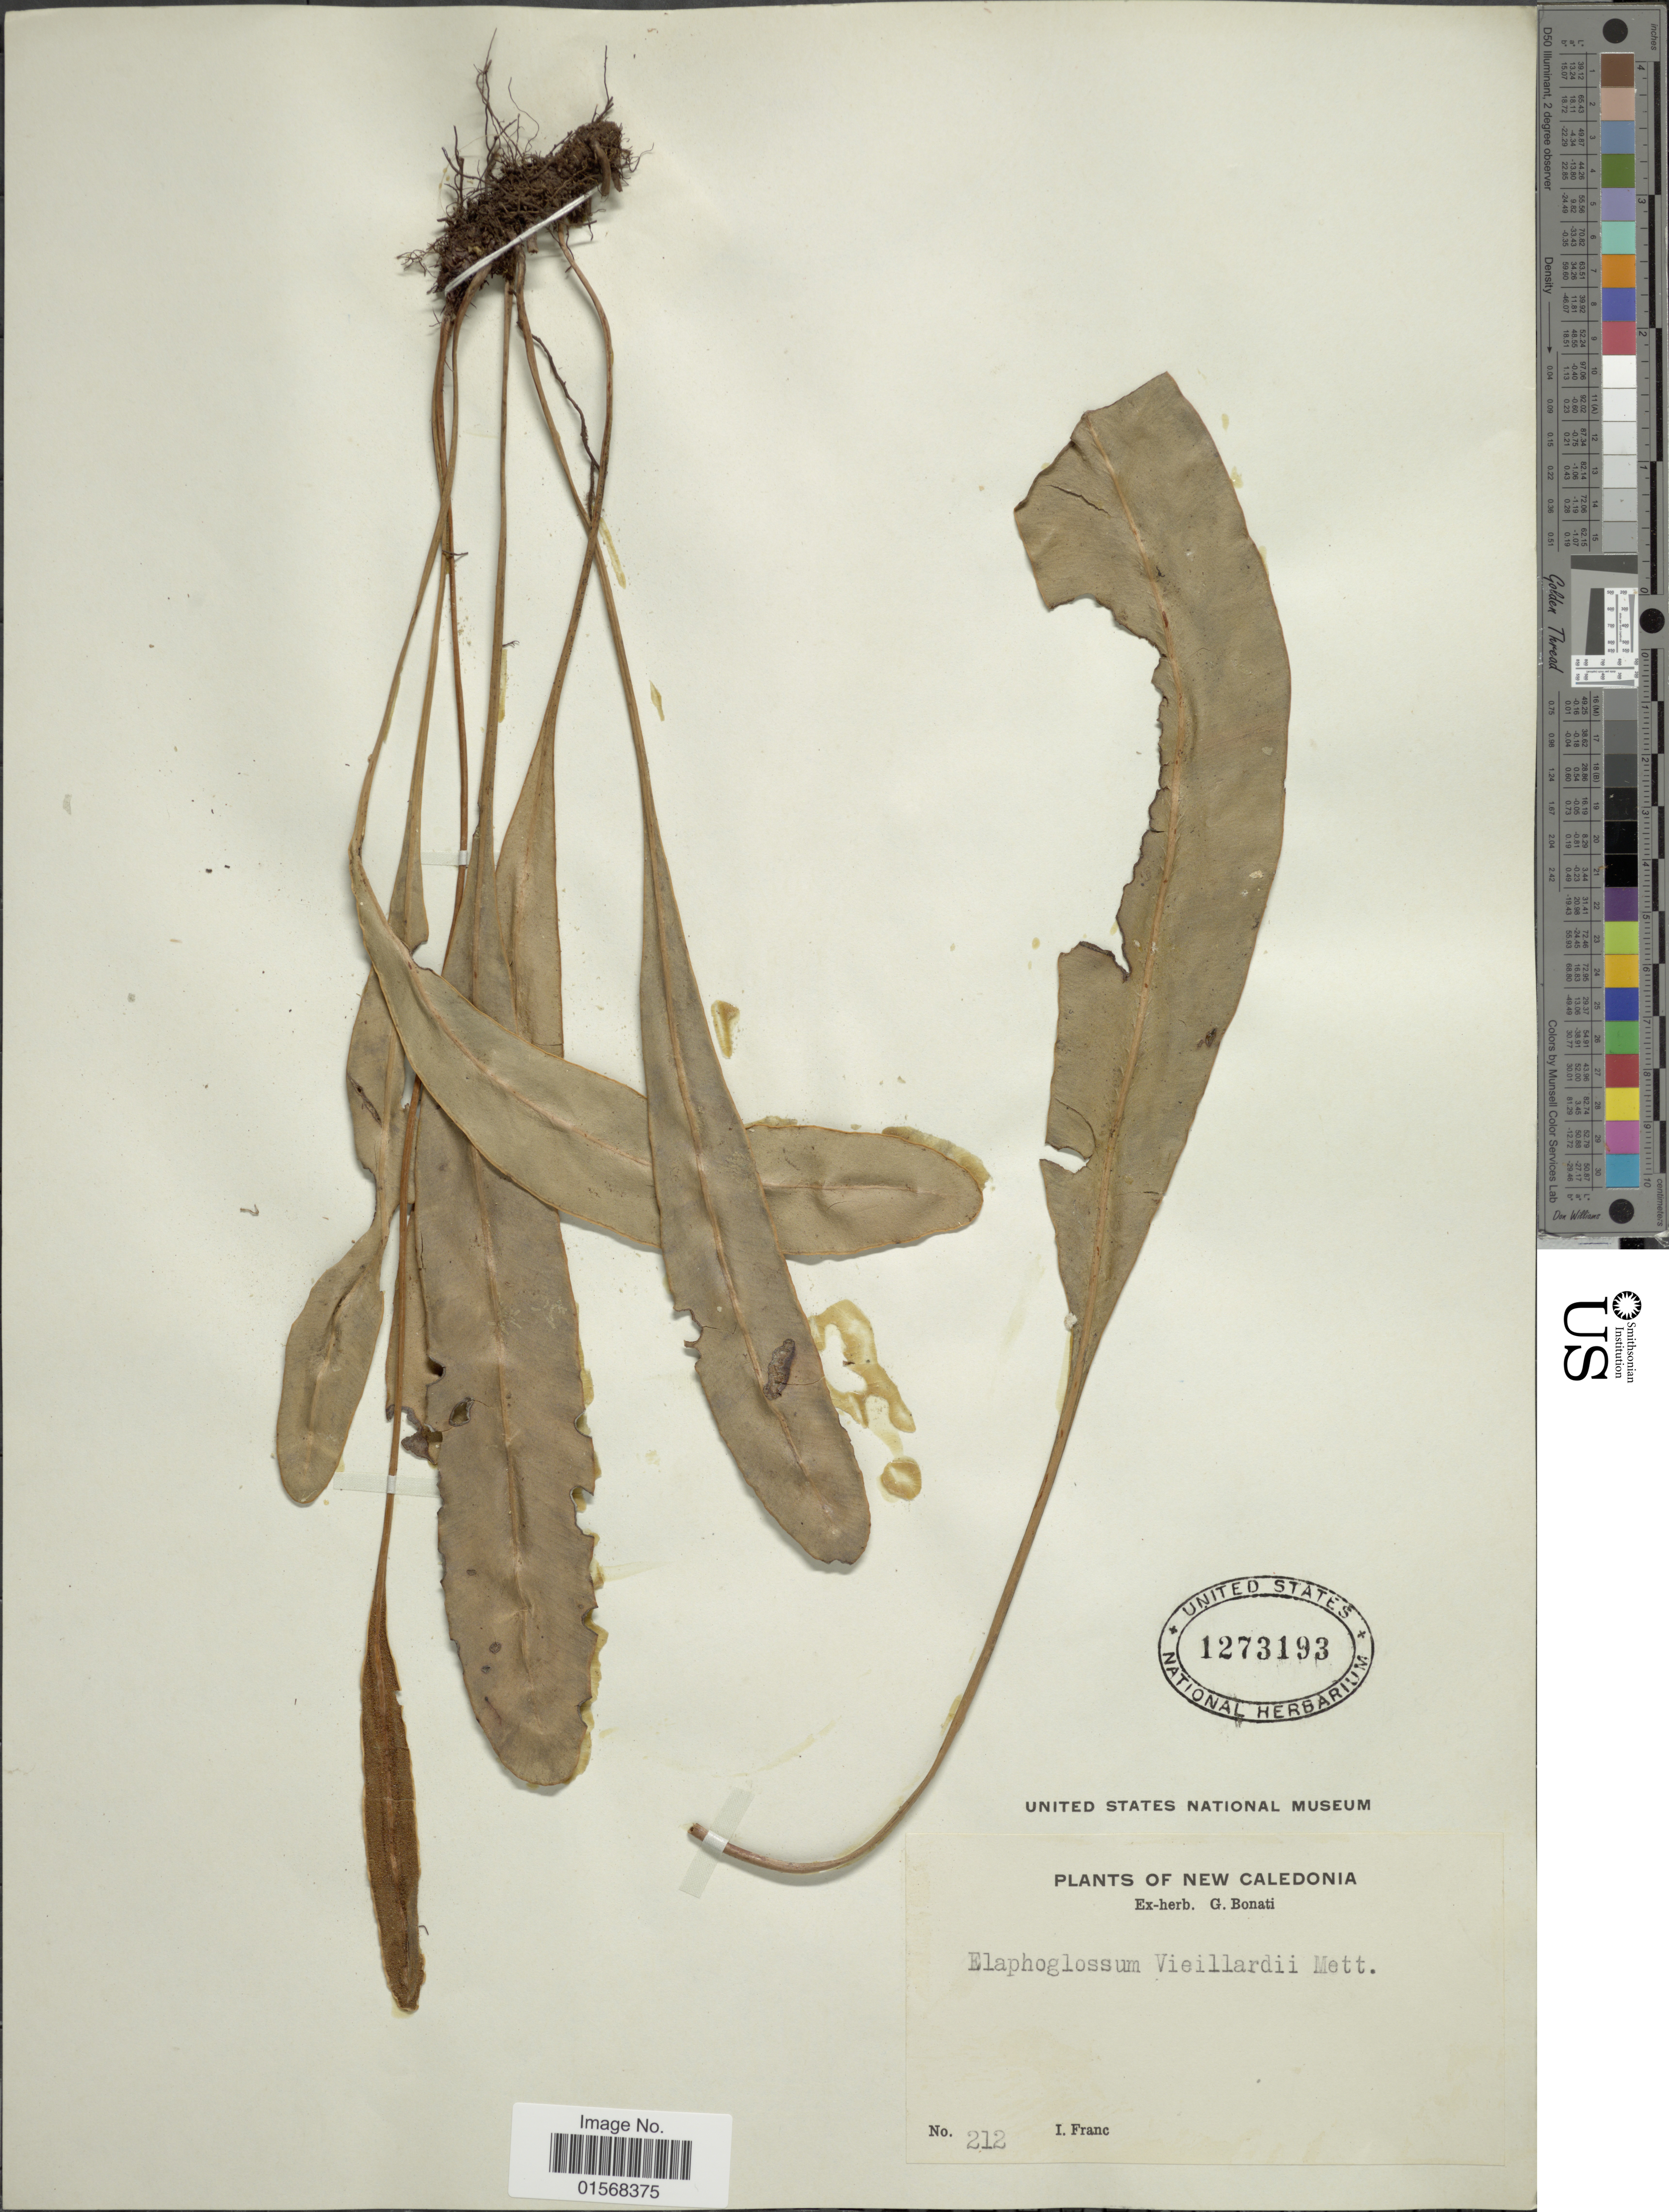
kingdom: Plantae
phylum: Tracheophyta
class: Polypodiopsida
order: Polypodiales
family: Dryopteridaceae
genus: Elaphoglossum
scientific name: Elaphoglossum vieillardii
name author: (Mett.) T. Moore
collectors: I. Franc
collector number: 212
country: New Caledonia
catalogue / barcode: US 1273193